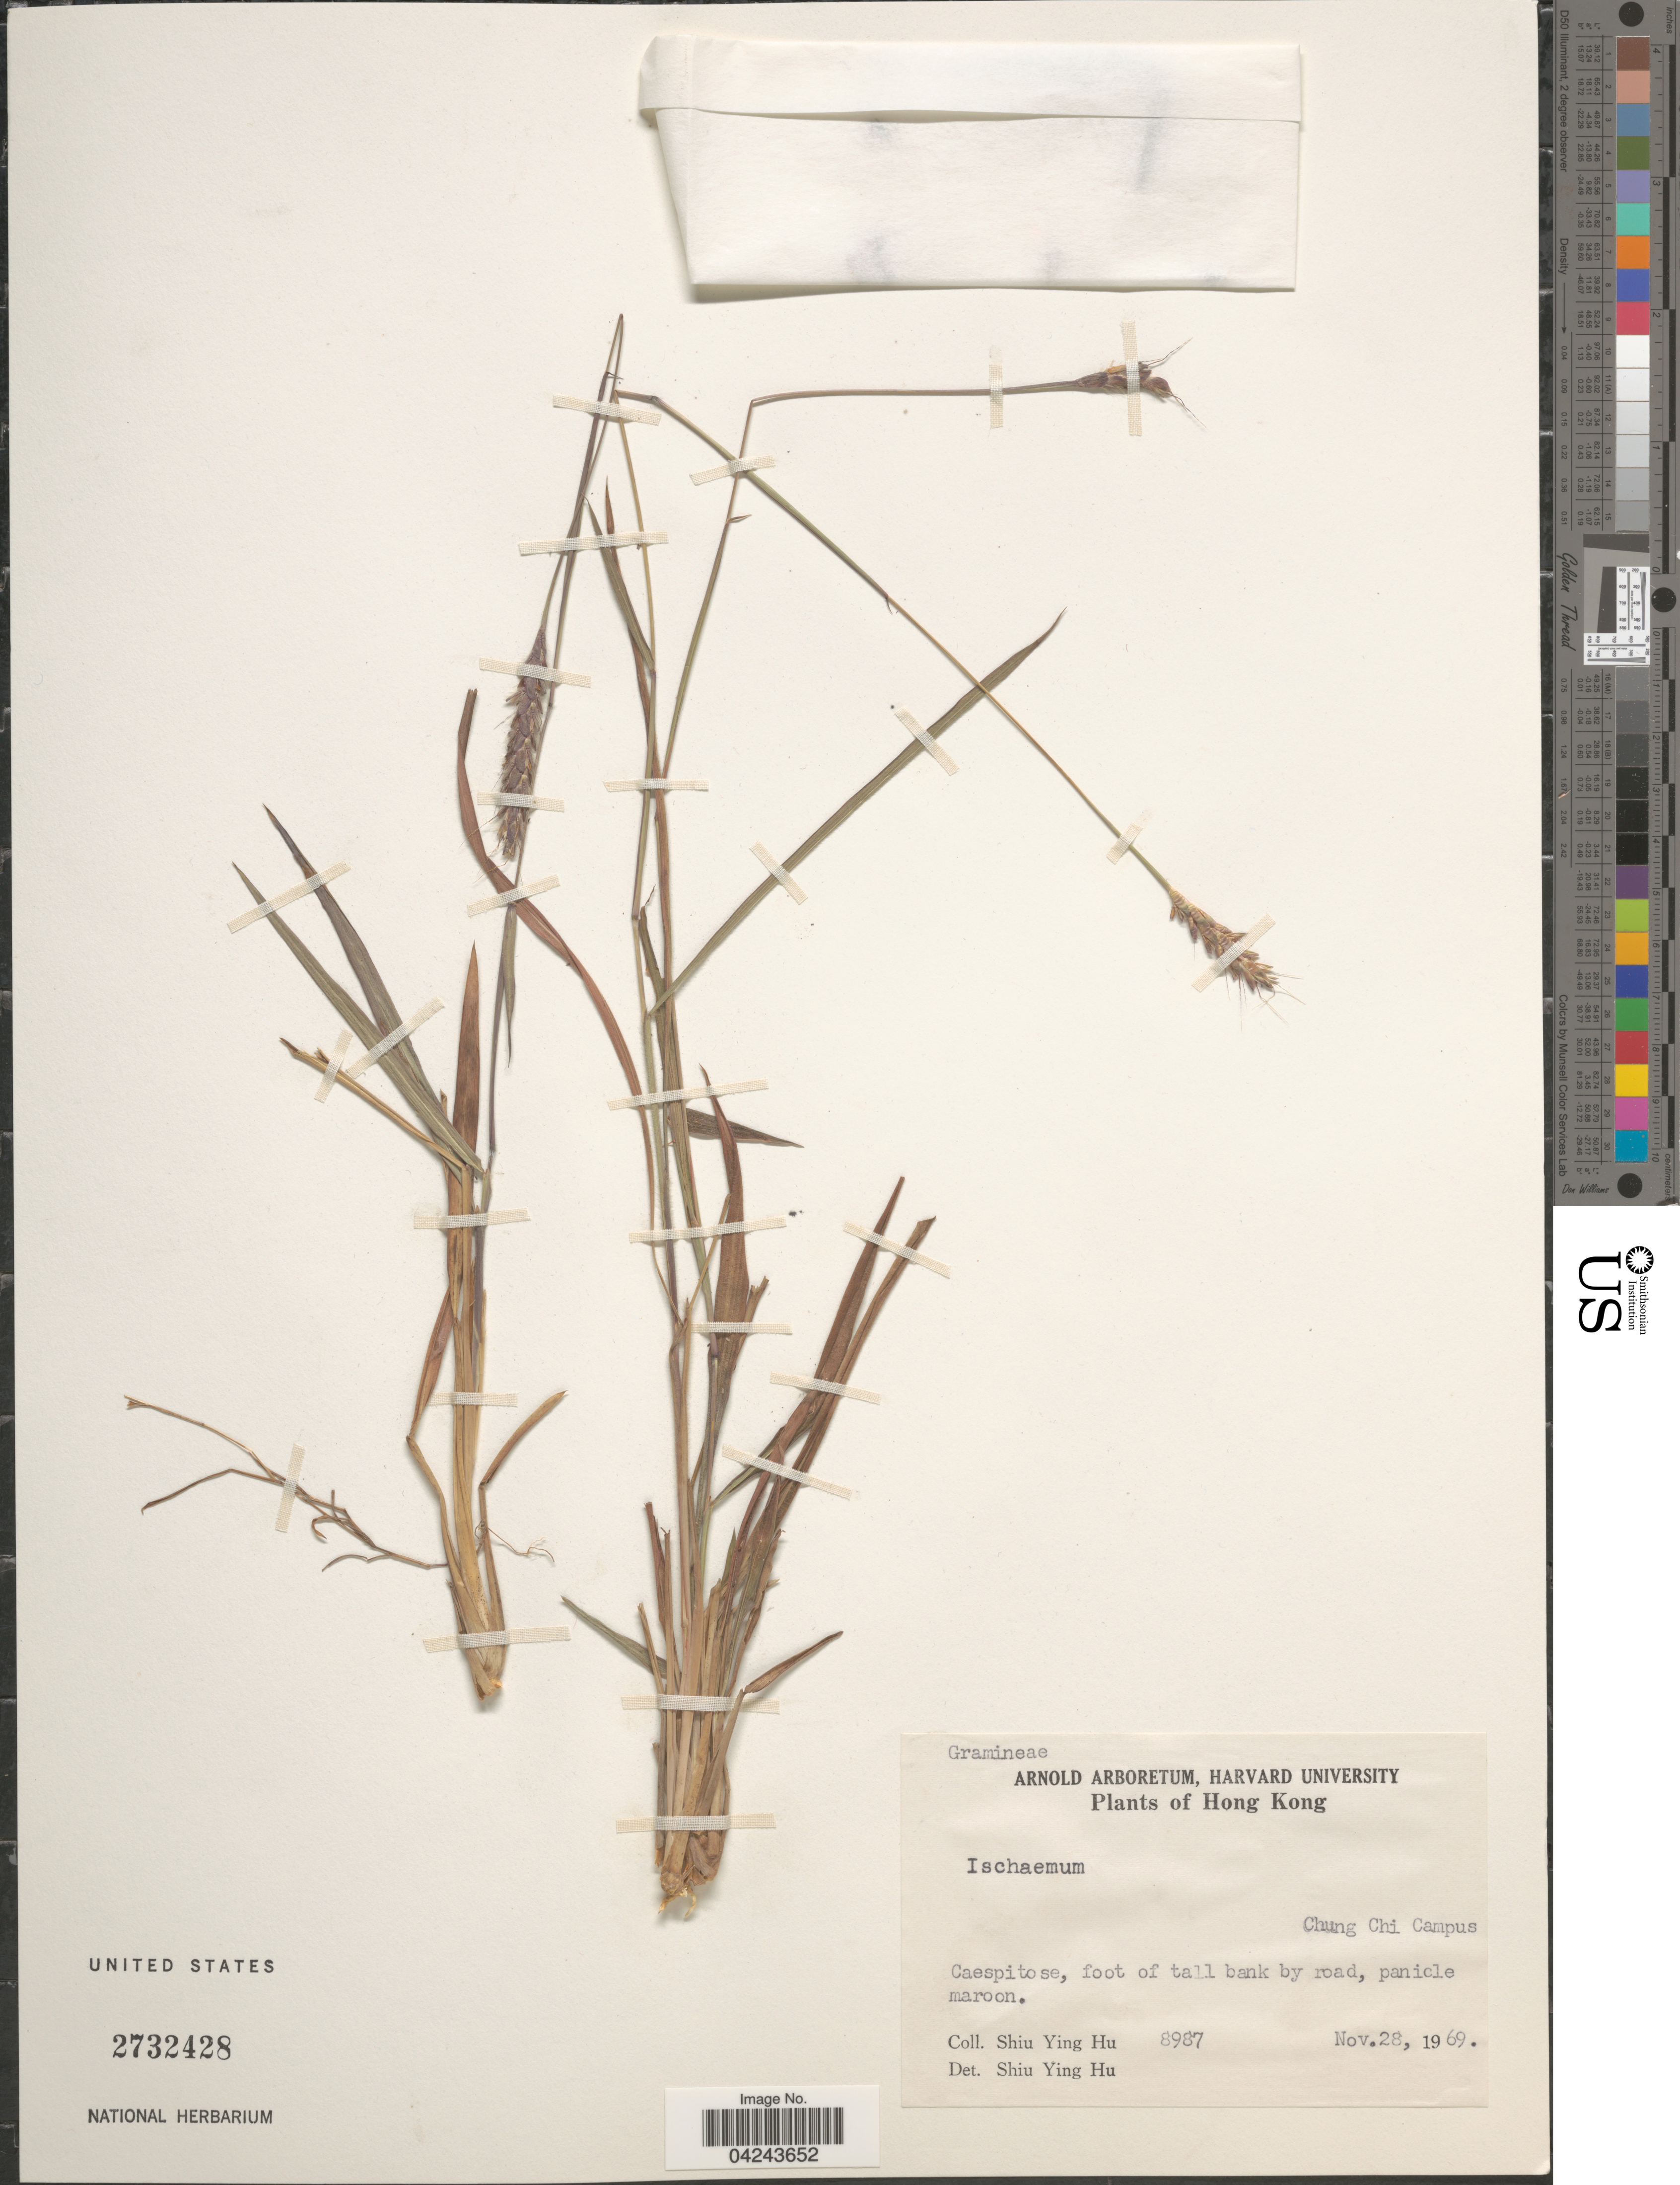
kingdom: Plantae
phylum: Tracheophyta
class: Liliopsida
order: Poales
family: Poaceae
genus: Ischaemum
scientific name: Ischaemum sp.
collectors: S. Y. Hu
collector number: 8987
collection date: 1969-11-28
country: China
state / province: Hong Kong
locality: Chung Chi Campus.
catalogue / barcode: US 2732428